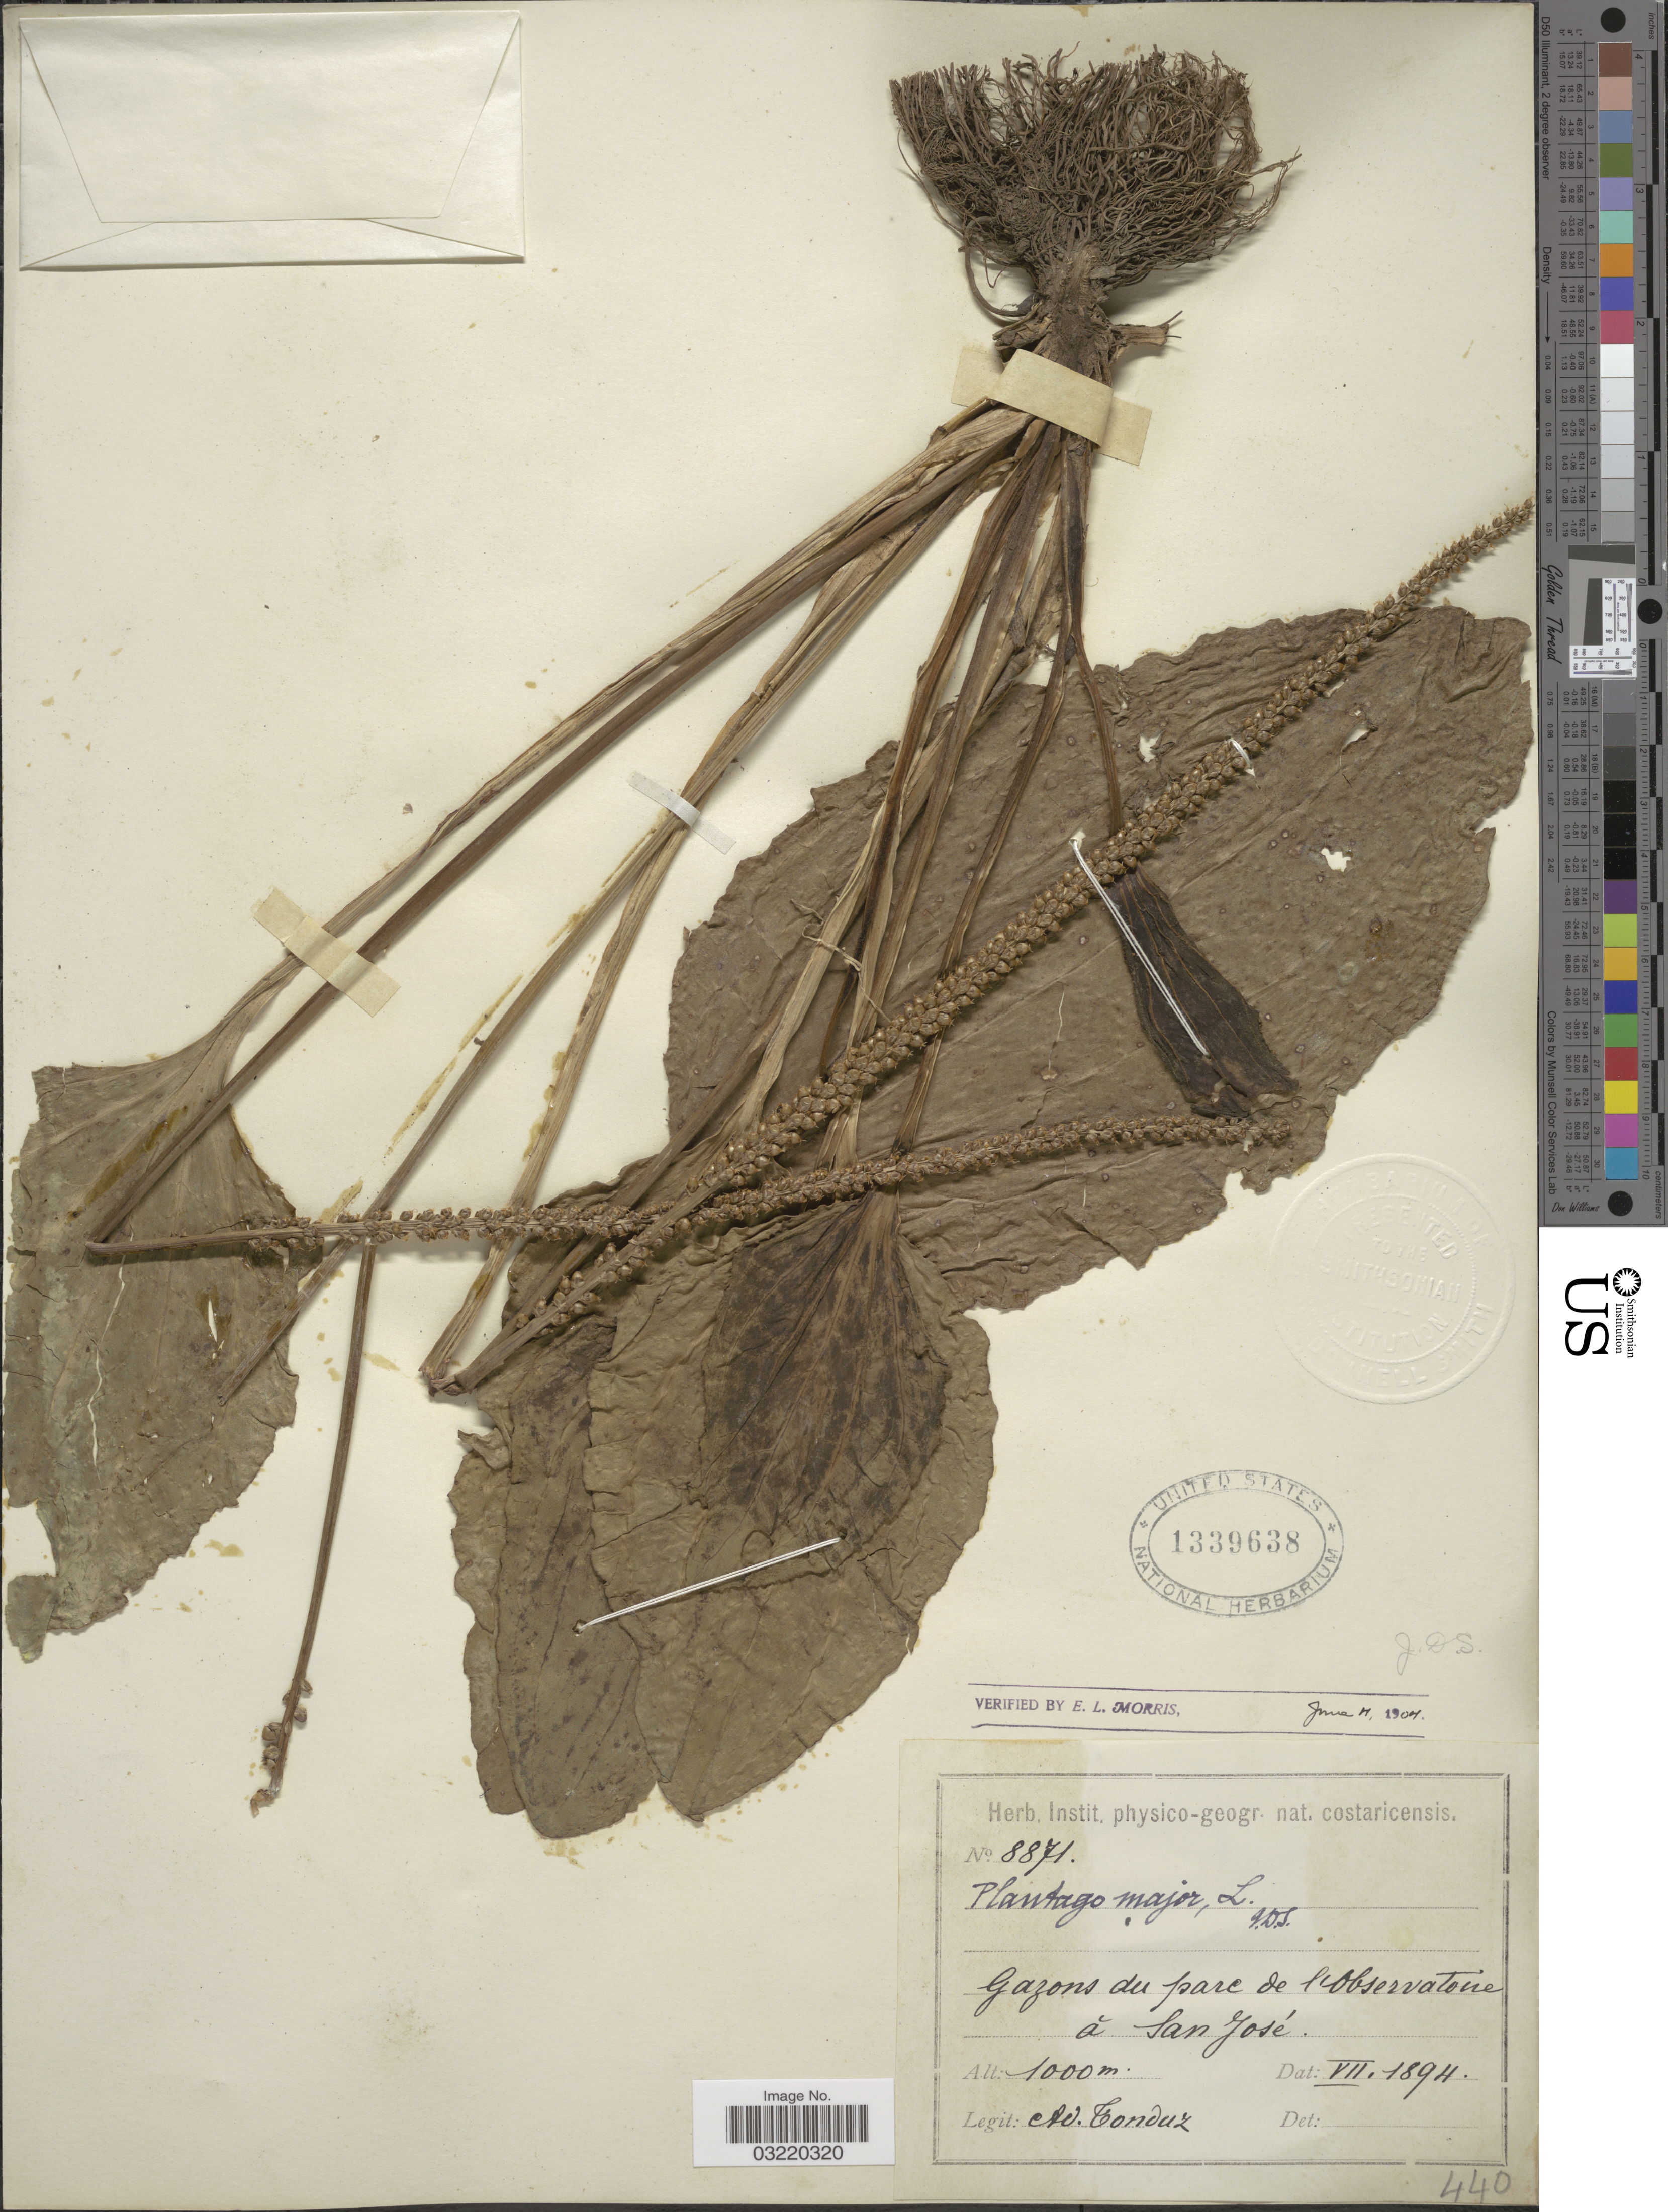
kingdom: Plantae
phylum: Tracheophyta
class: Magnoliopsida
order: Lamiales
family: Plantaginaceae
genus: Plantago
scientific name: Plantago major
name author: L.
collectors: A. Tonduz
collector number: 8871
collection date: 1894-07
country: Costa Rica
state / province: San José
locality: Gazons du parc de l'observatoire á San José.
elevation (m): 1000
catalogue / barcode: US 1339638